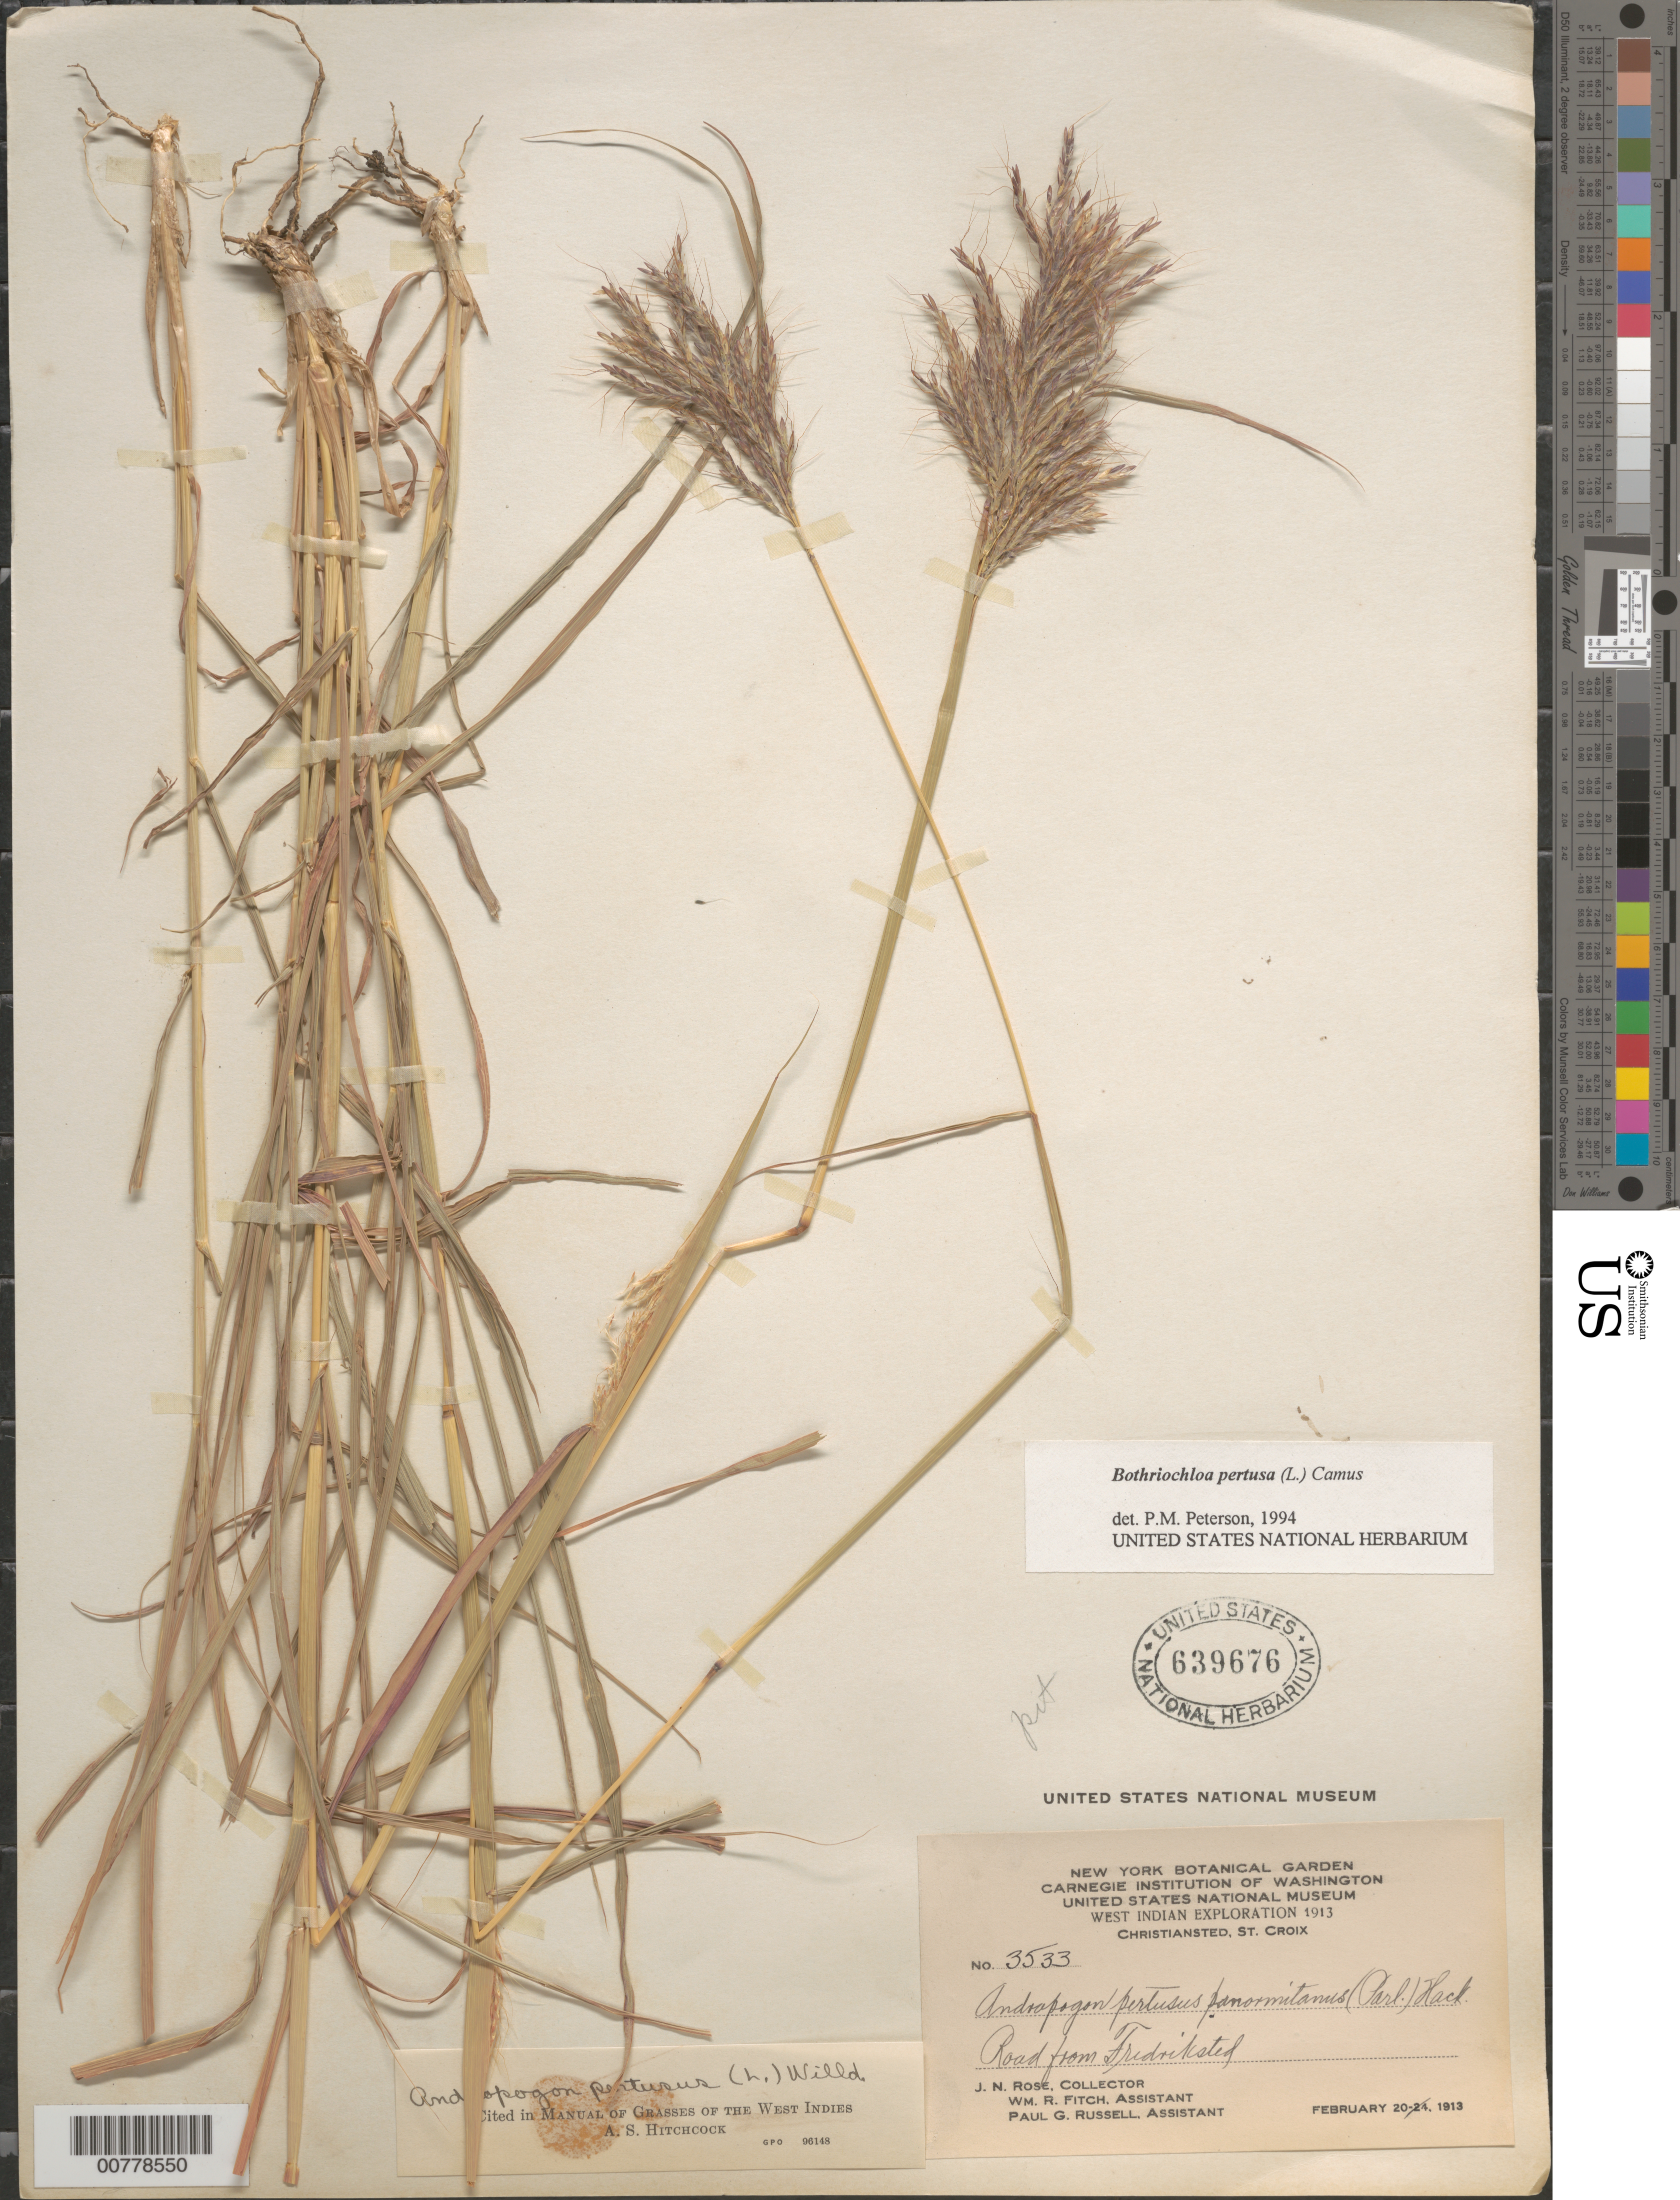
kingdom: Plantae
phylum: Tracheophyta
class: Liliopsida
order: Poales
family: Poaceae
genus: Bothriochloa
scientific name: Bothriochloa pertusa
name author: (L.) A. Camus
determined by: Peterson, Paul M., (BOT), Smithsonian Institution - National Museum of Natural History (UNITED STATES)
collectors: J. N. Rose, W. R. Fitch & P. G. Russell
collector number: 3533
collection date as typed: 20 Feb 1913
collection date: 1913-02-20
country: U.S. Virgin Islands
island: St. Croix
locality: St. Croix; Christiansted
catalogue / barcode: US 639676